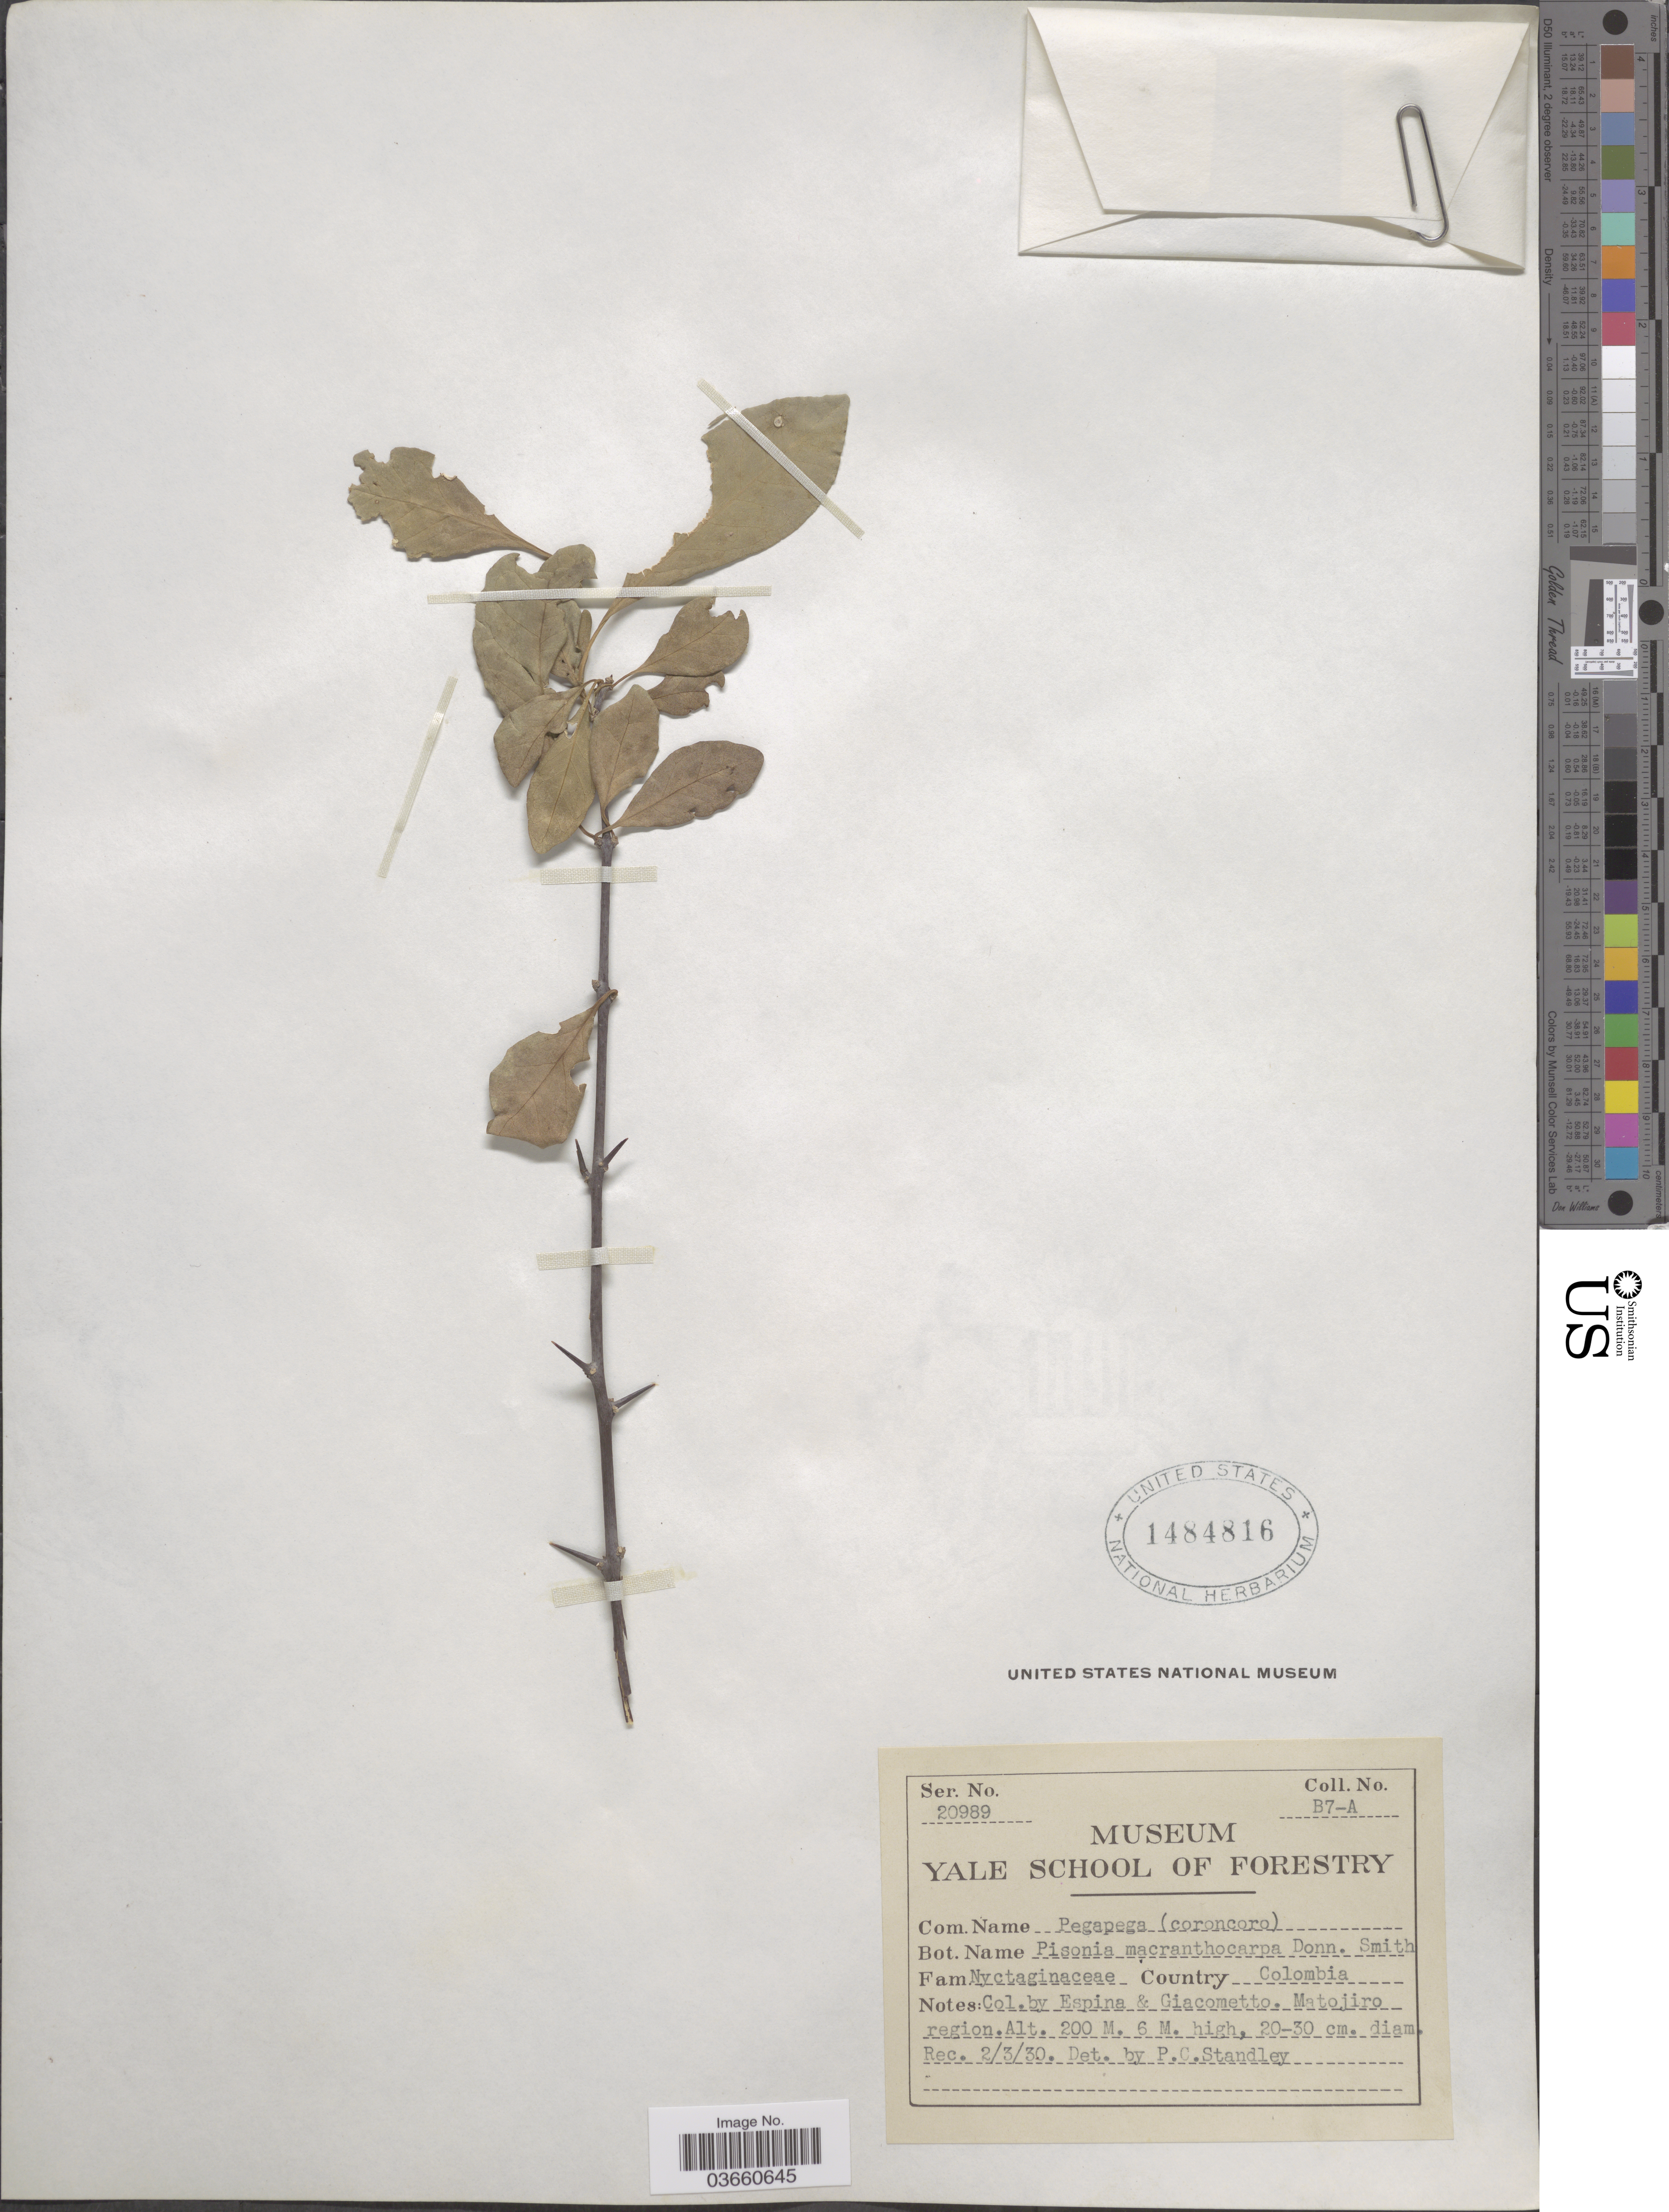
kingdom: Plantae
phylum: Tracheophyta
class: Magnoliopsida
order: Caryophyllales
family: Nyctaginaceae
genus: Pisonia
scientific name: Pisonia macranthocarpa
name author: (Donn. Sm.) Donn. Sm.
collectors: -. Espina & Giacometto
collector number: B7-A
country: Colombia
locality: Matojiro region.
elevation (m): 200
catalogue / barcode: US 1484816